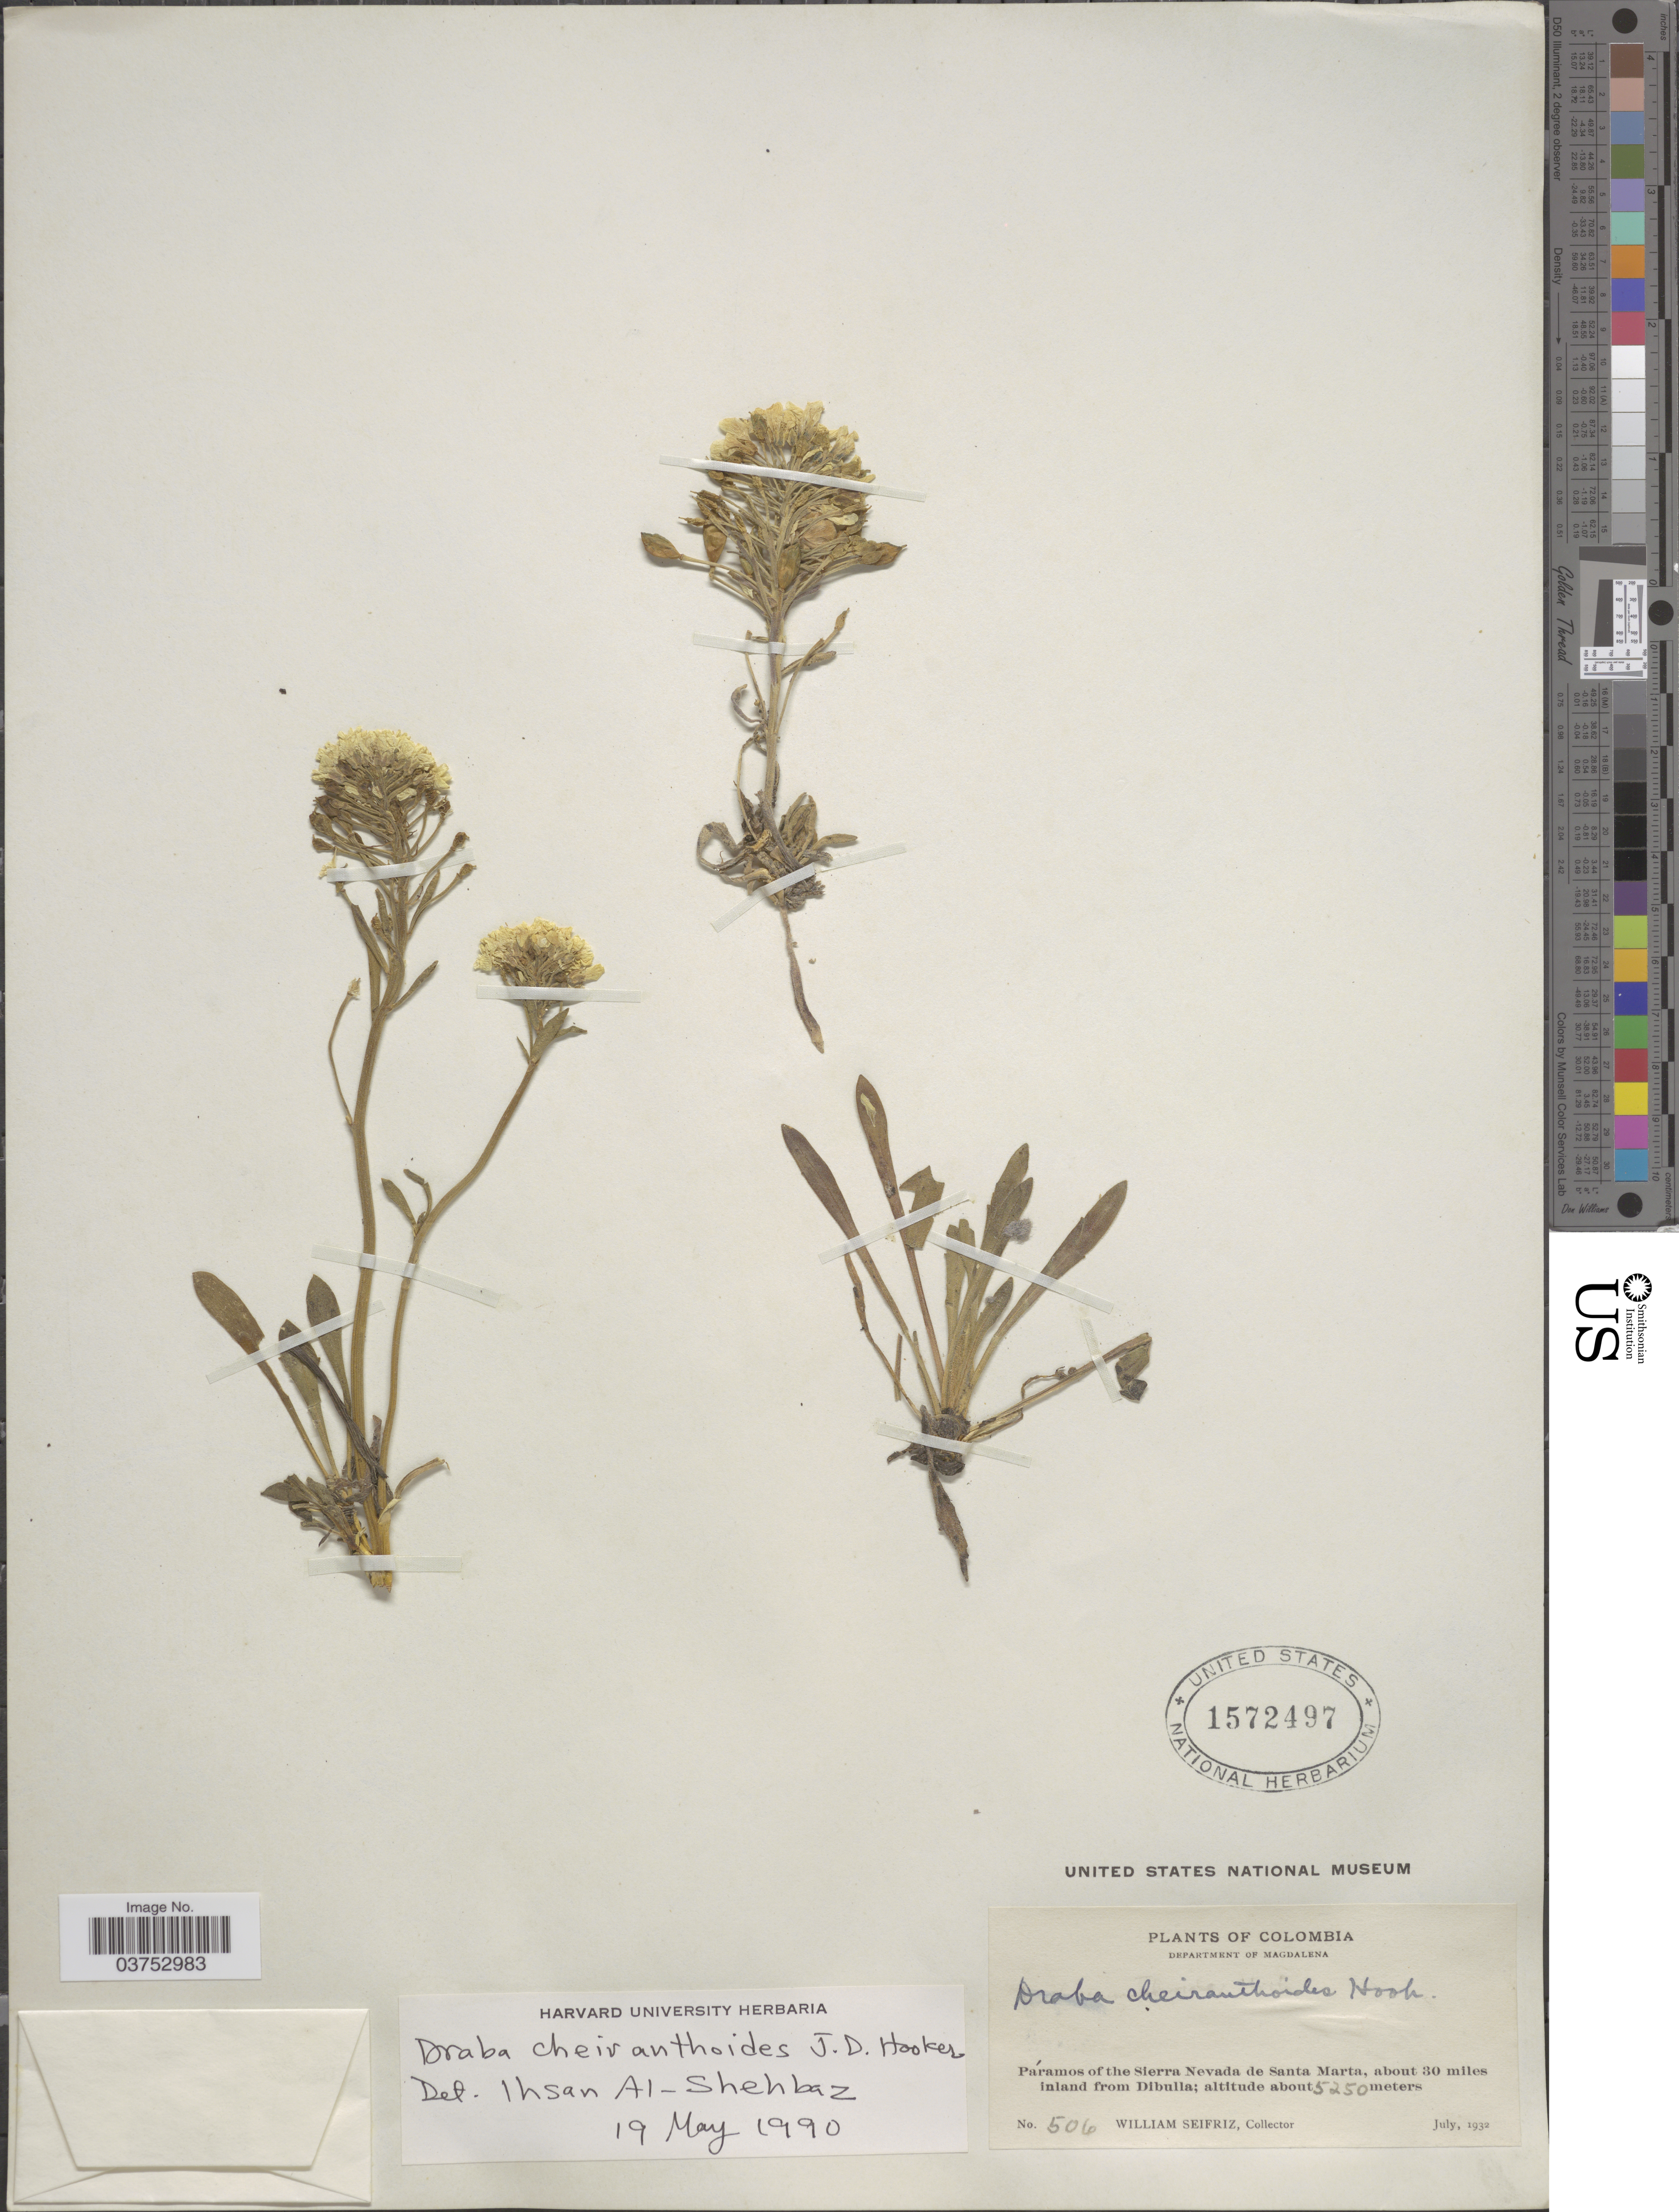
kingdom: Plantae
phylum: Tracheophyta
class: Magnoliopsida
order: Brassicales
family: Brassicaceae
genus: Draba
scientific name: Draba cheiranthoides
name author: (A. Gray) Hook. f.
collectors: W. Seifriz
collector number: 506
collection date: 1932-07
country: Colombia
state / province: Magdalena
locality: Department of Magdalena. Páramos of the Sierra Nevada de Santa Marta, about 30 miles inland from Dibulla.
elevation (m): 5250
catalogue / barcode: US 1572497